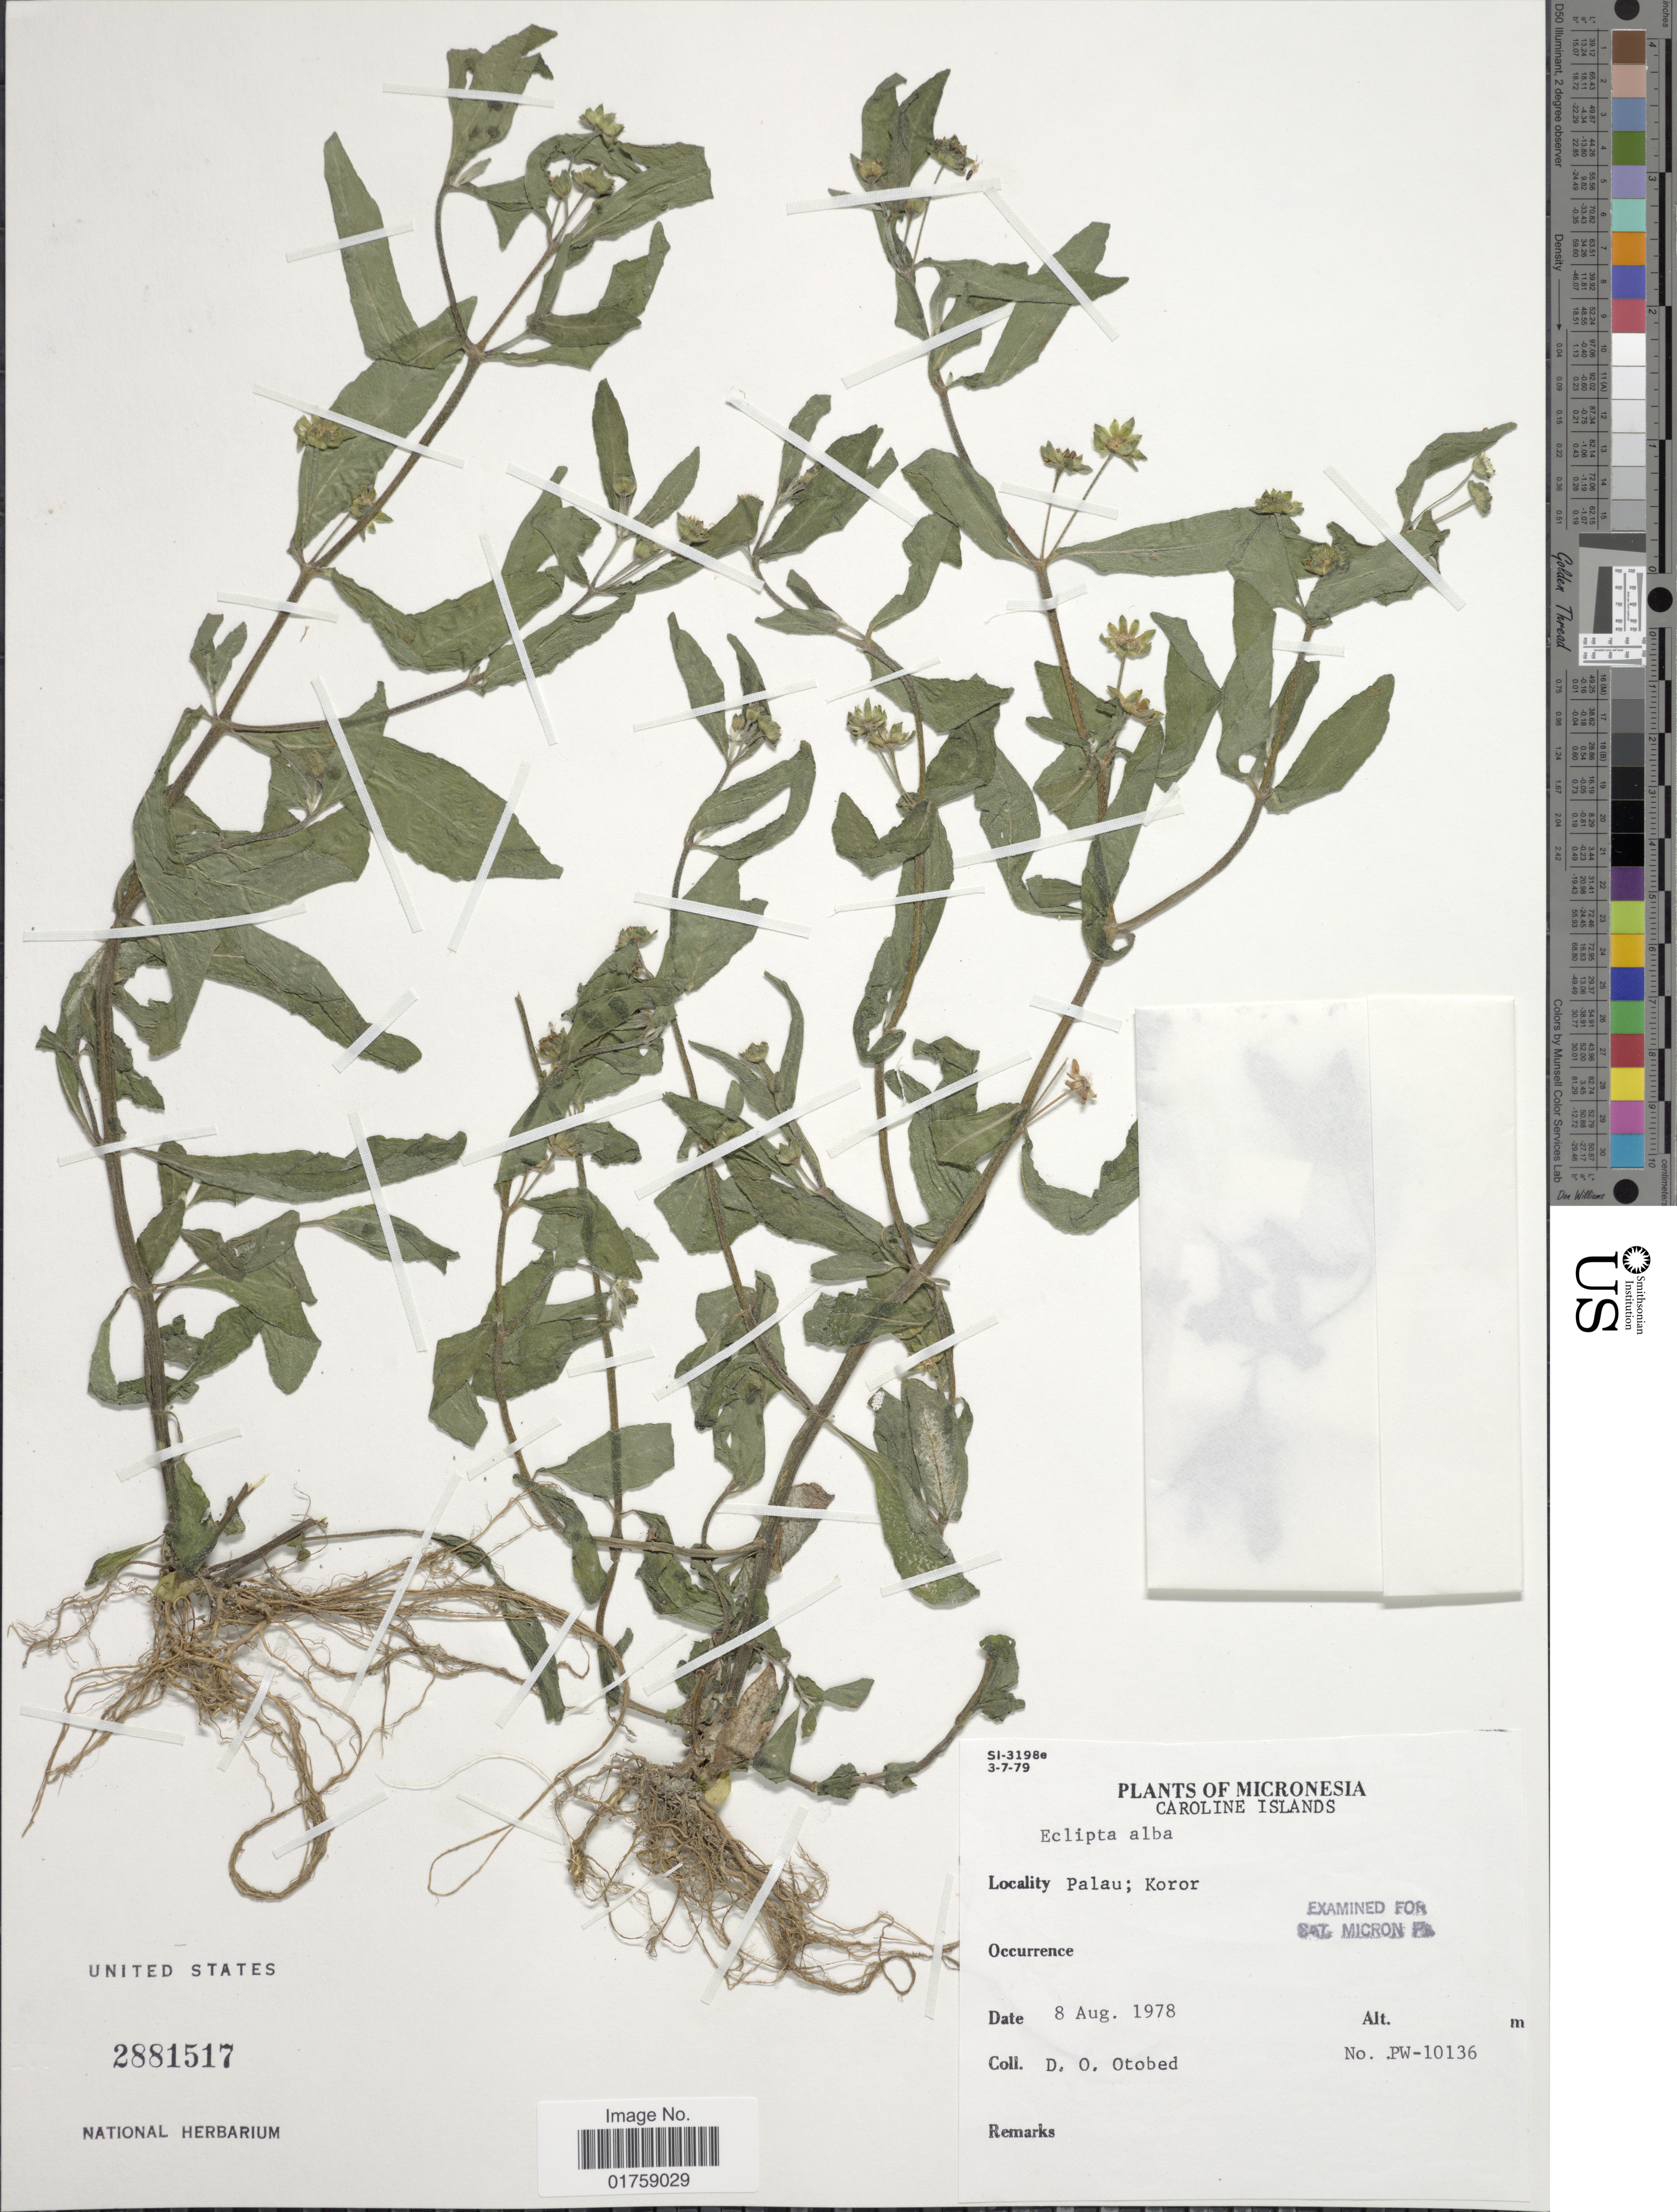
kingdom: Plantae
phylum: Tracheophyta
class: Magnoliopsida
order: Asterales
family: Asteraceae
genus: Eclipta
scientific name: Eclipta alba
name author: (L.) Hassk.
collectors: D. O. Otobed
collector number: PW-10136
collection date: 1978-08-08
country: Palau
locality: Caroline Islands. Palau; Koror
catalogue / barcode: US 2881517